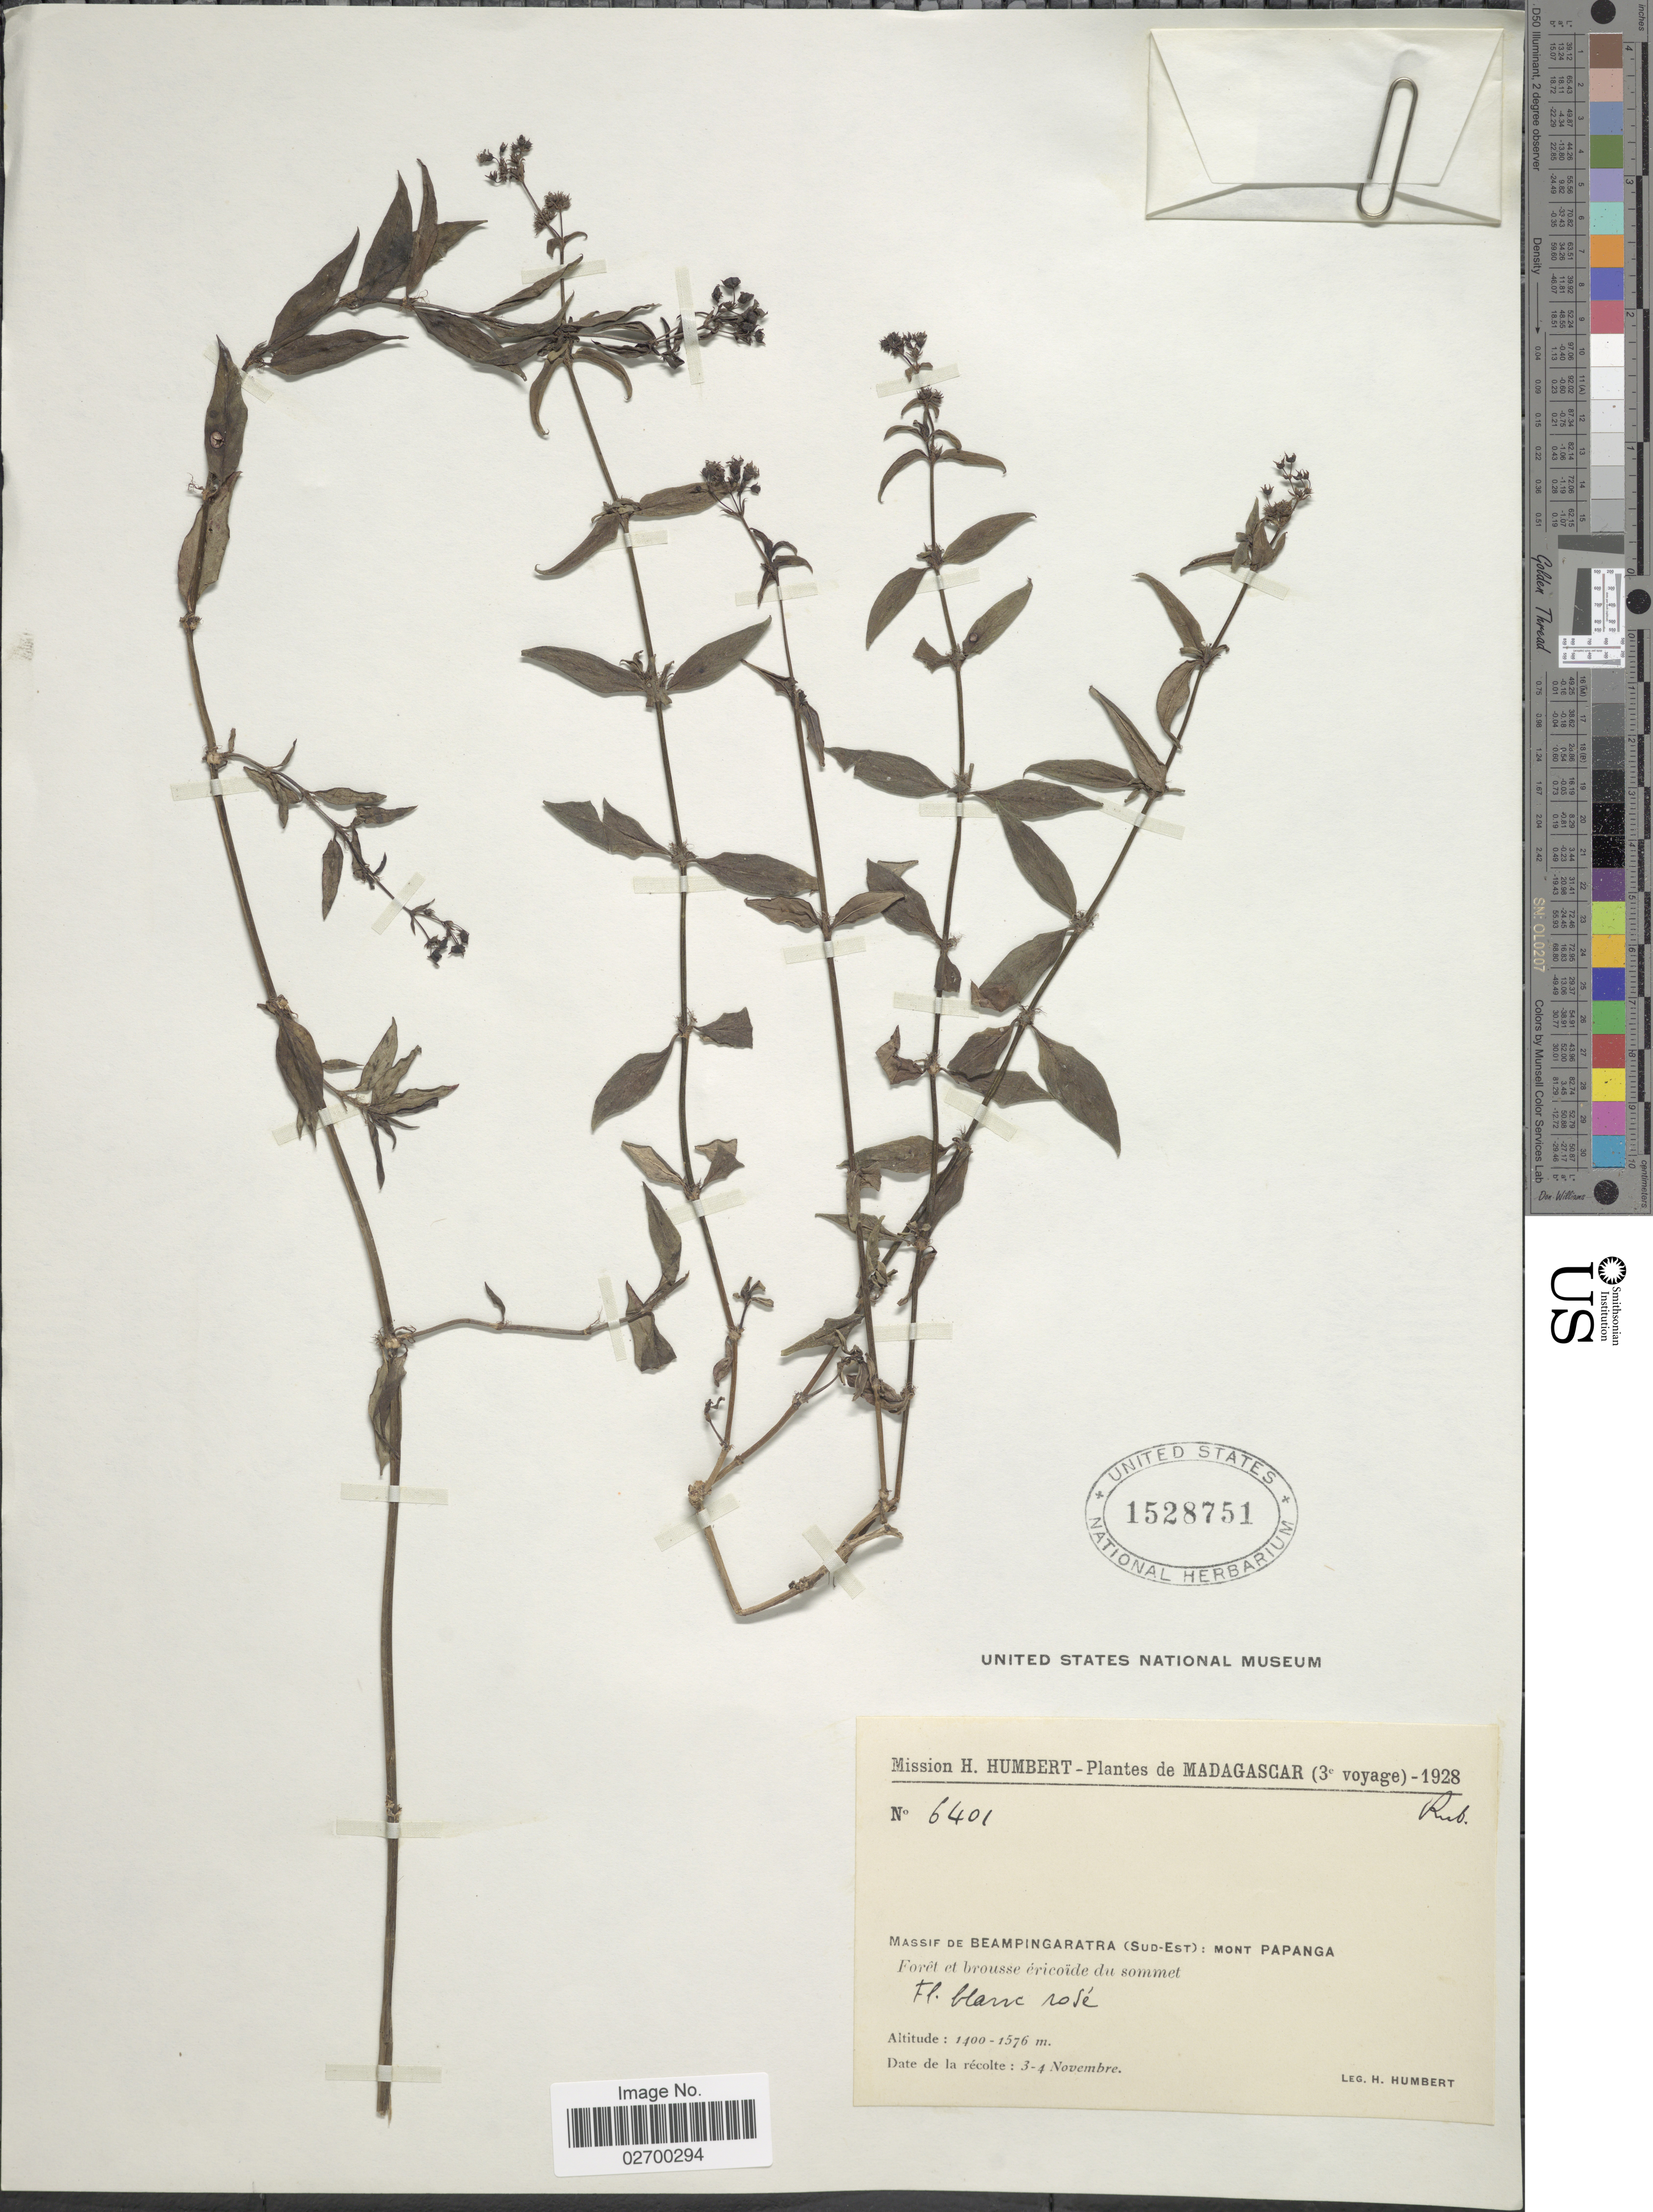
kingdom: Plantae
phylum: Tracheophyta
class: Magnoliopsida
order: Gentianales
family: Rubiaceae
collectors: H. Humbert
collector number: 6401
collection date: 1928-11-03/1928-11-04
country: Madagascar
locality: Massif du Beampingaratra (Sud-Est): Mont Papanga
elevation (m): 1400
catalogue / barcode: US 1528751